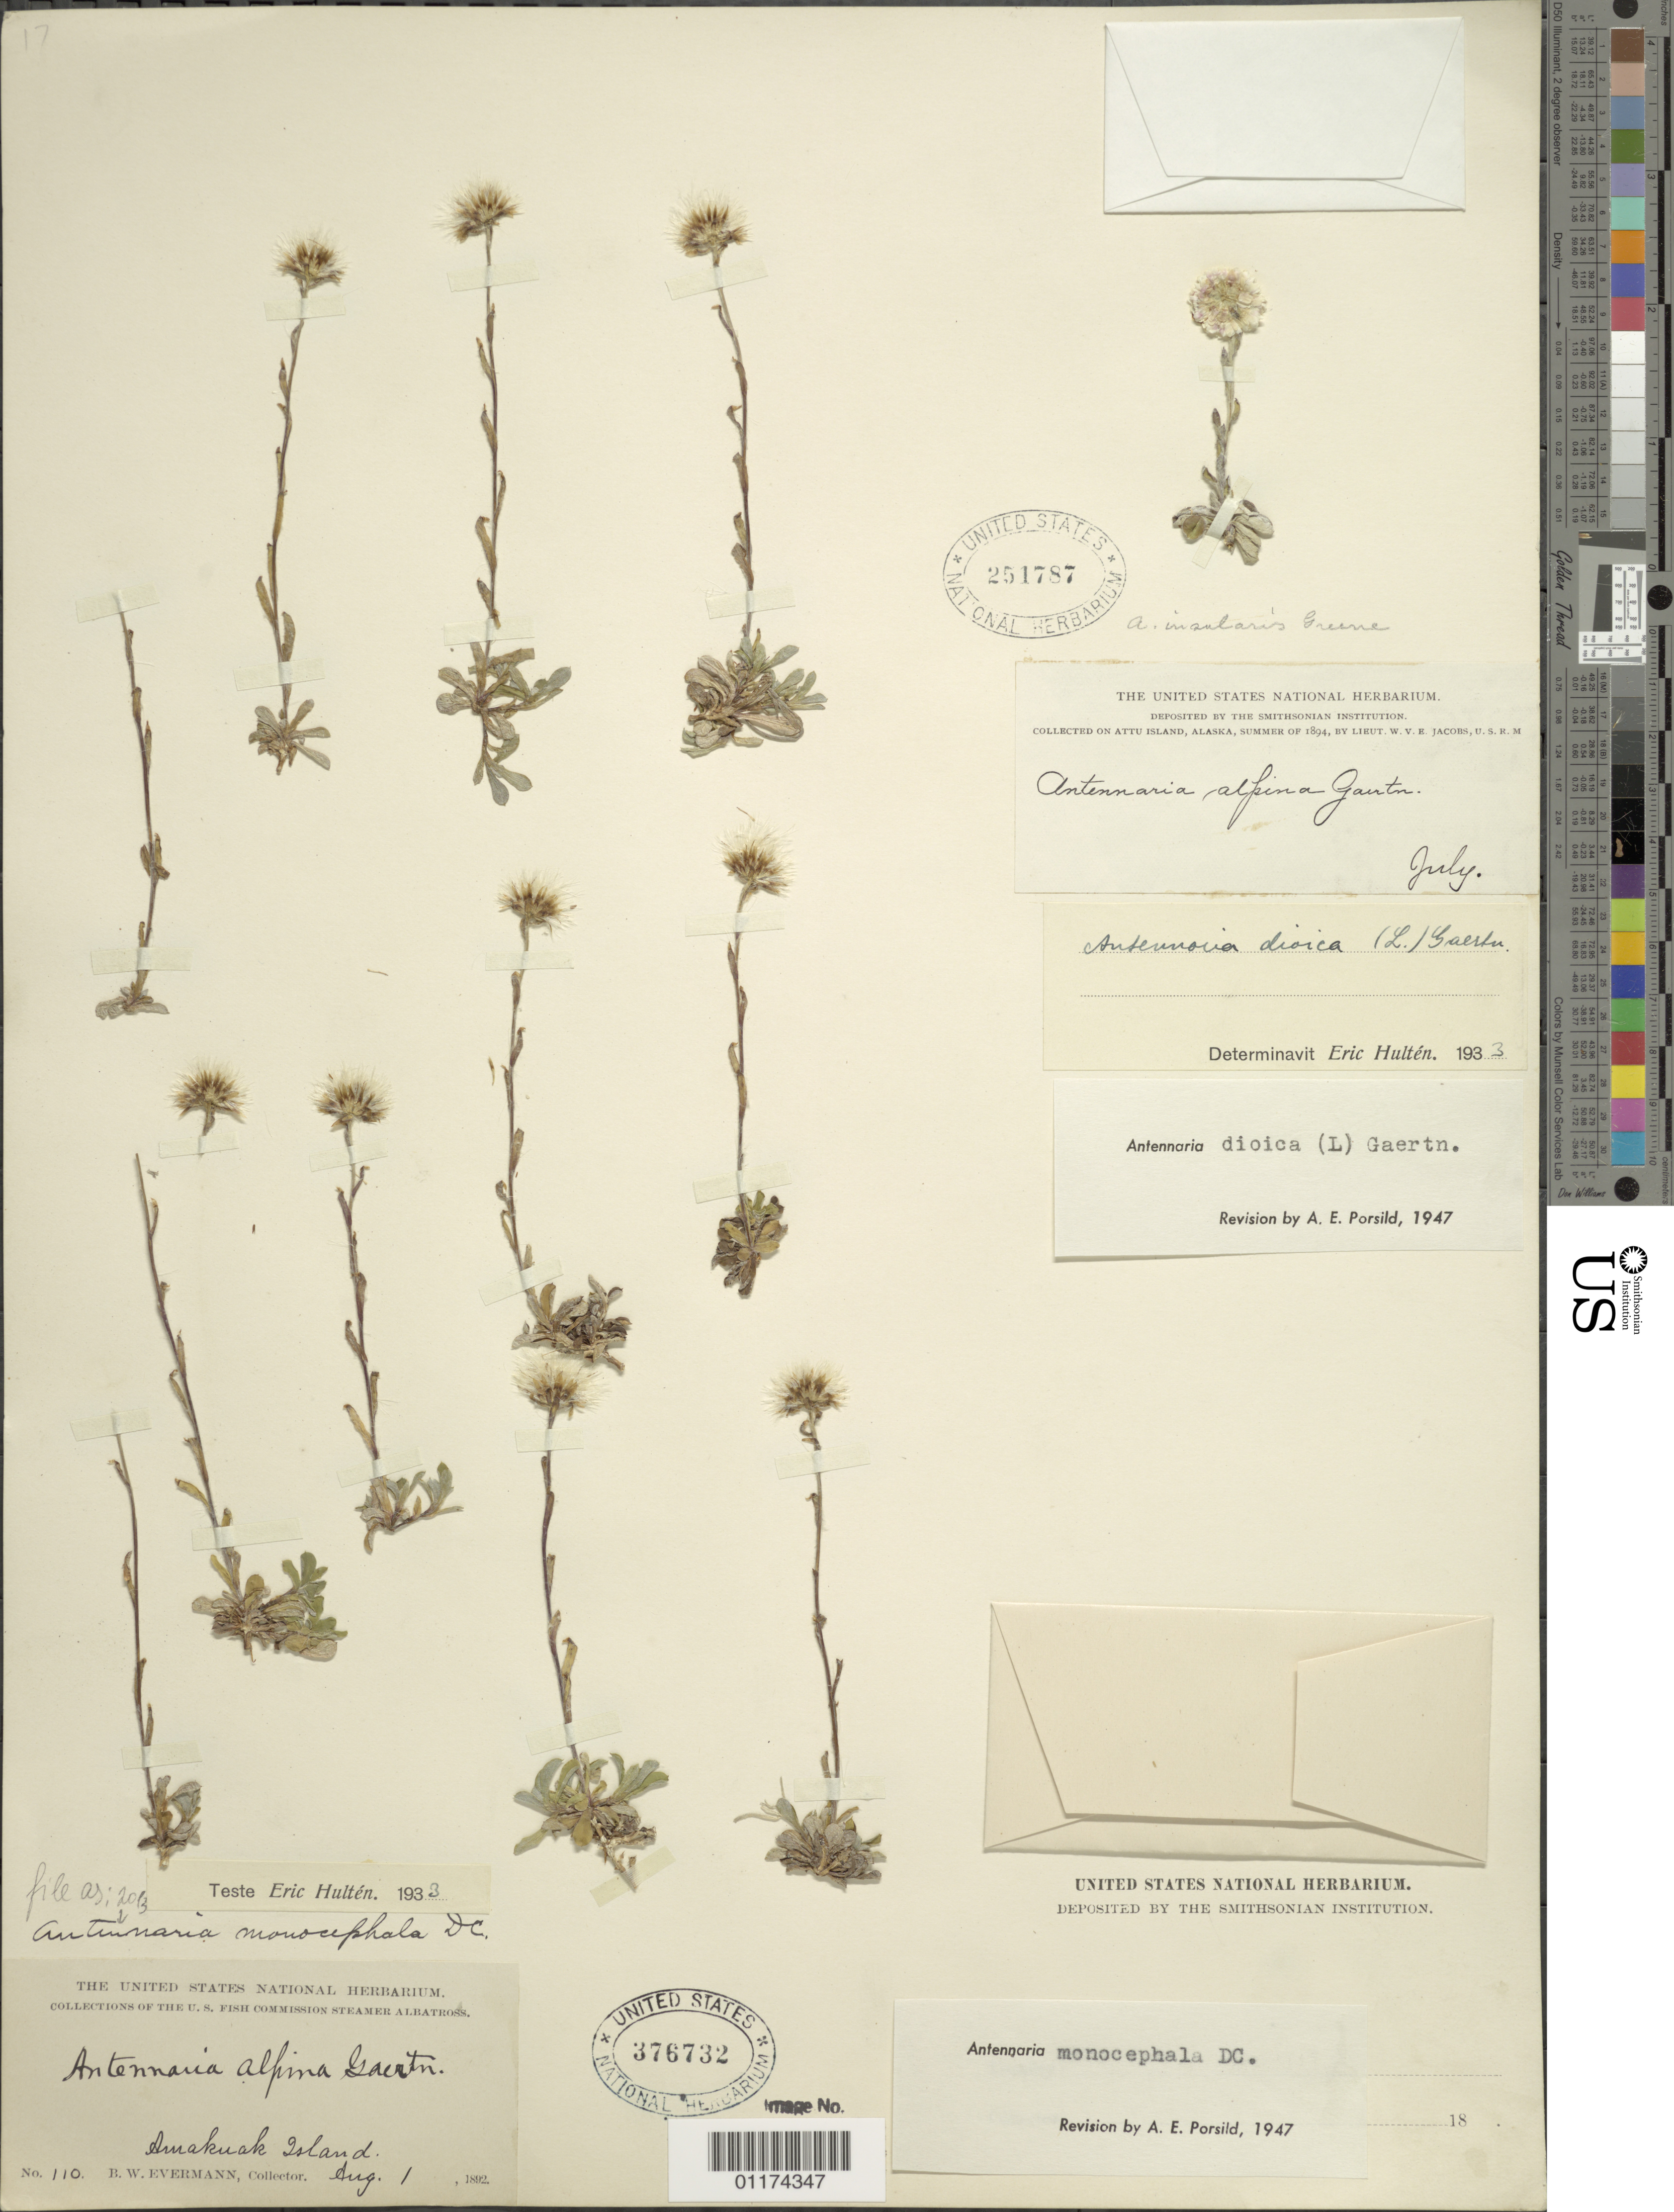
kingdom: Plantae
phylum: Tracheophyta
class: Magnoliopsida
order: Asterales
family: Asteraceae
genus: Antennaria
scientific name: Antennaria monocephala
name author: DC.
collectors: W. V. E. Jacobs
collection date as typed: Jul 1894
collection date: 1894-07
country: United States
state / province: Alaska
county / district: Aleutians West Census Area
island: Attu Island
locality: Attu i.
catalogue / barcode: US 251787-2